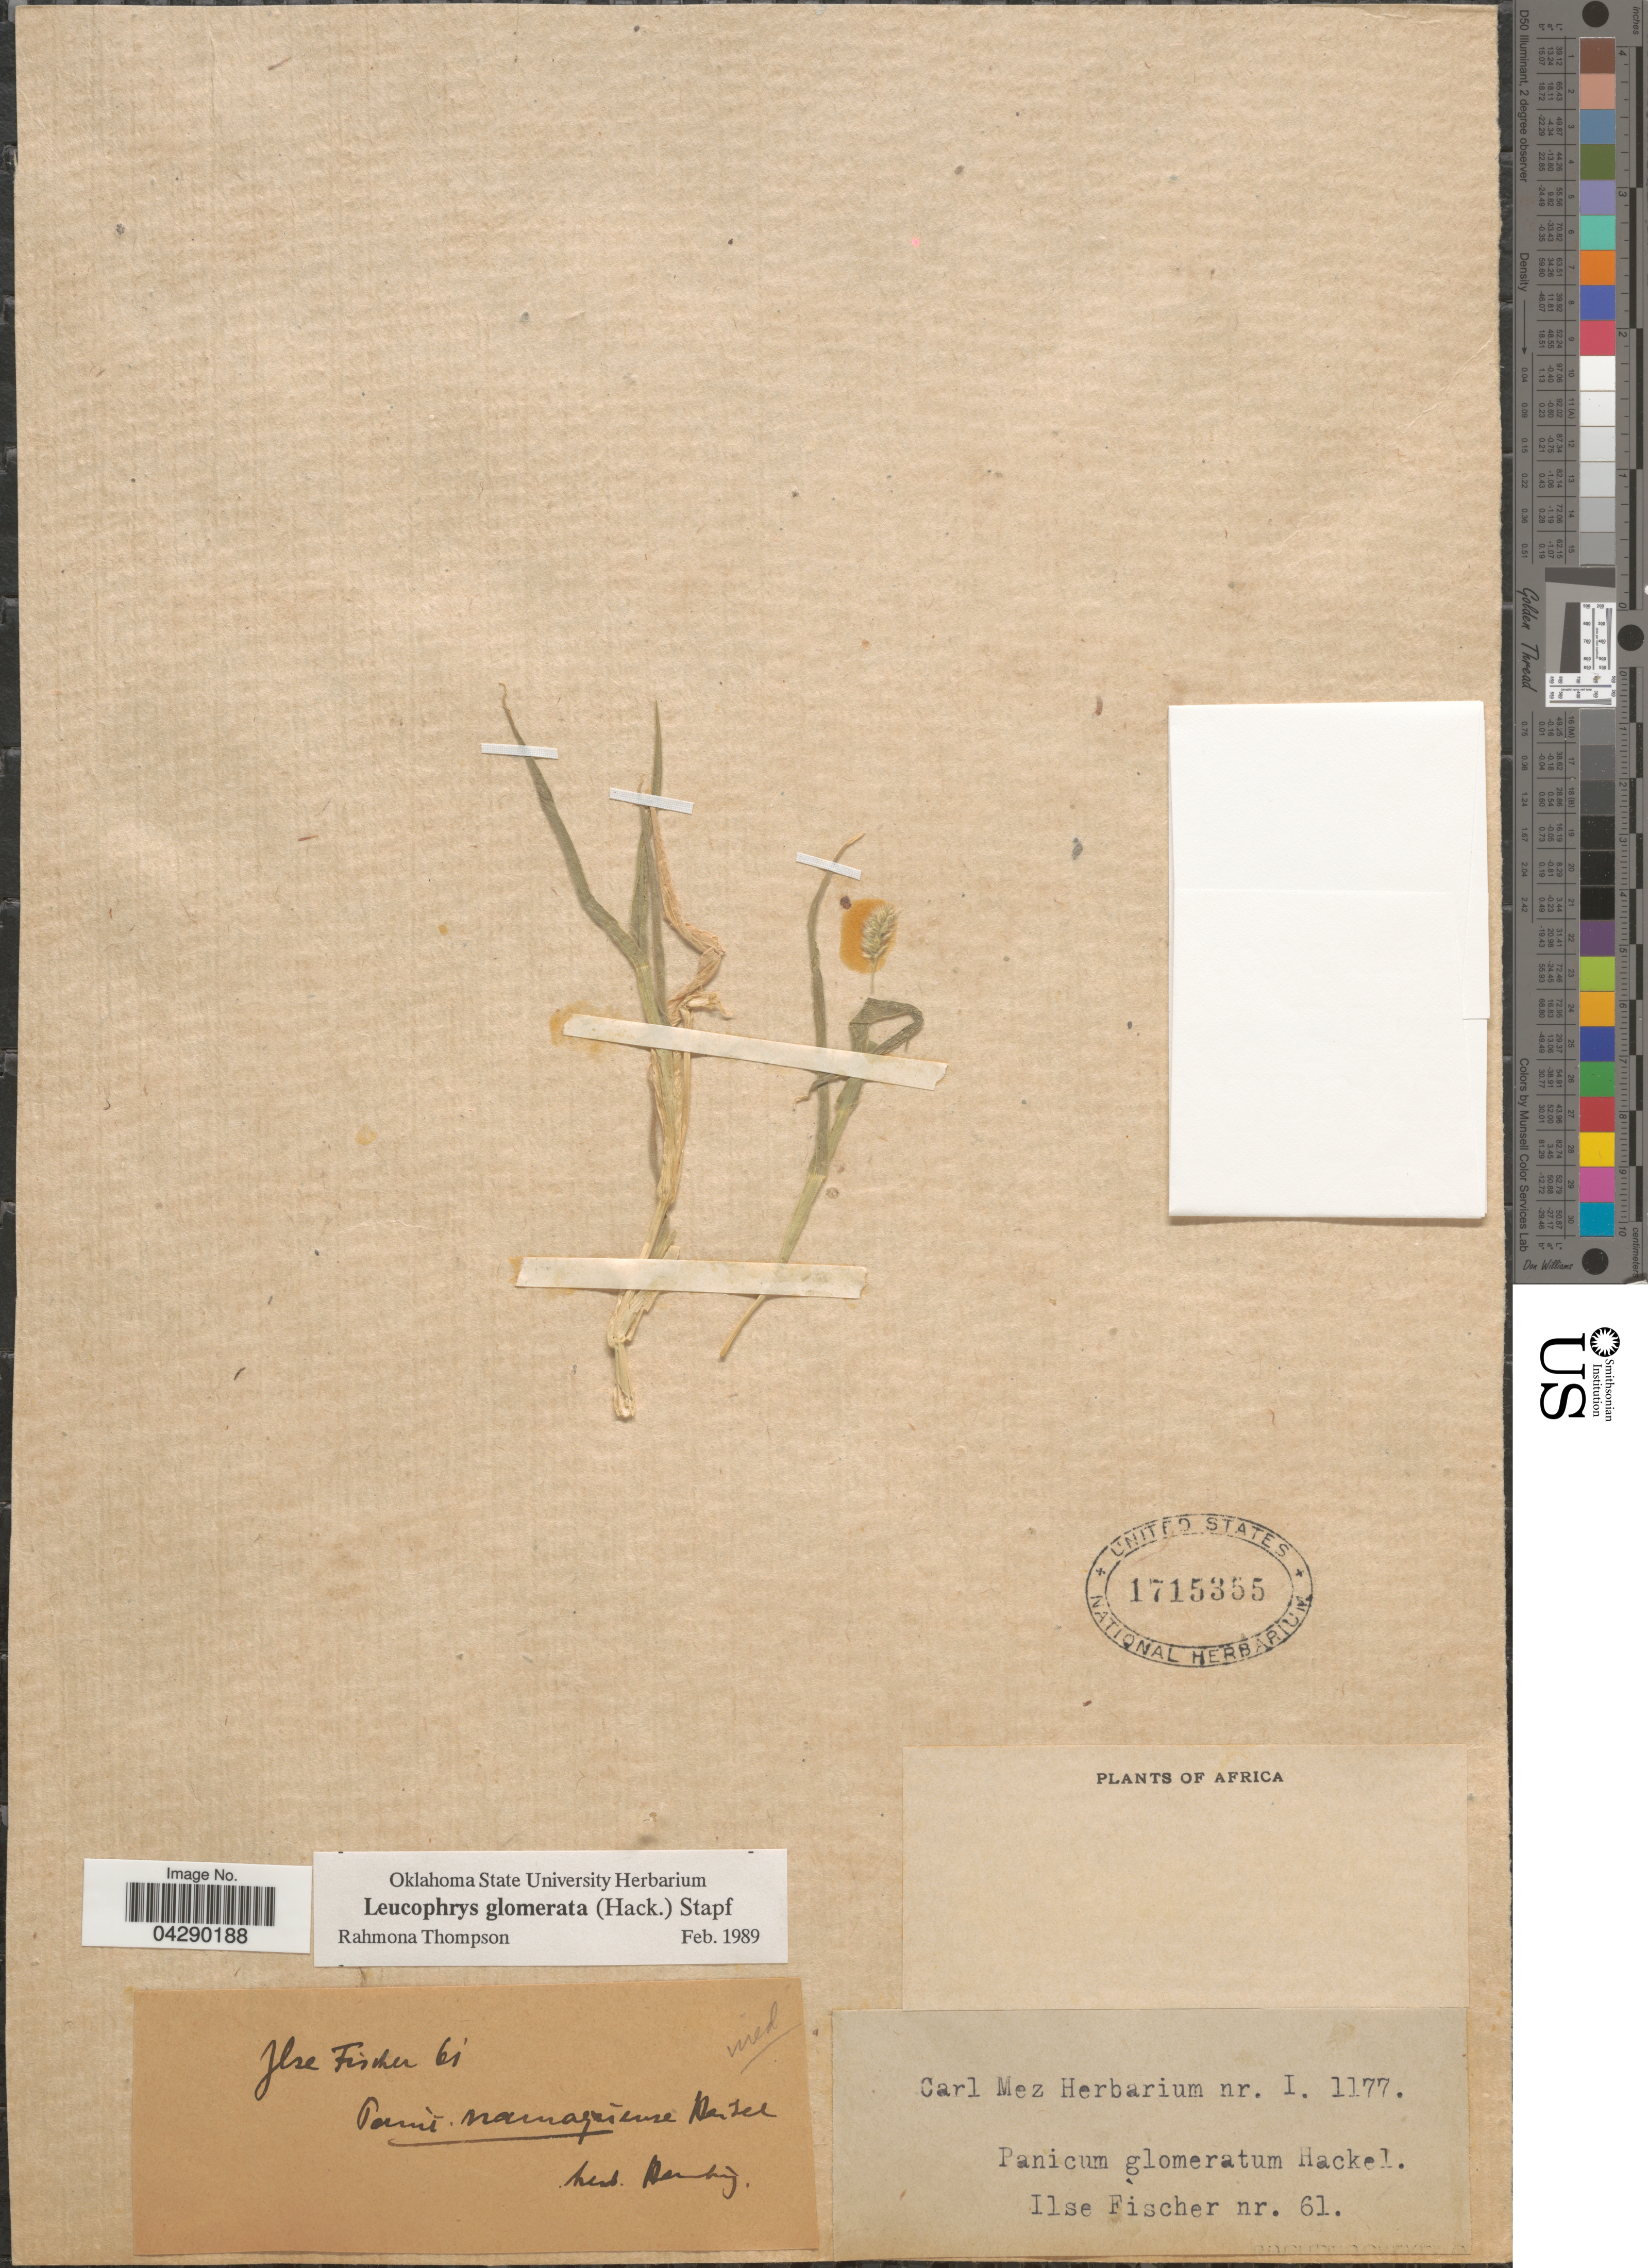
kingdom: Plantae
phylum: Tracheophyta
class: Liliopsida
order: Poales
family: Poaceae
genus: Leucophrys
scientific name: Leucophrys glomerata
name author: Stapf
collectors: I. Fischer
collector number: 61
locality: Africa.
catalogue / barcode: US 1715355